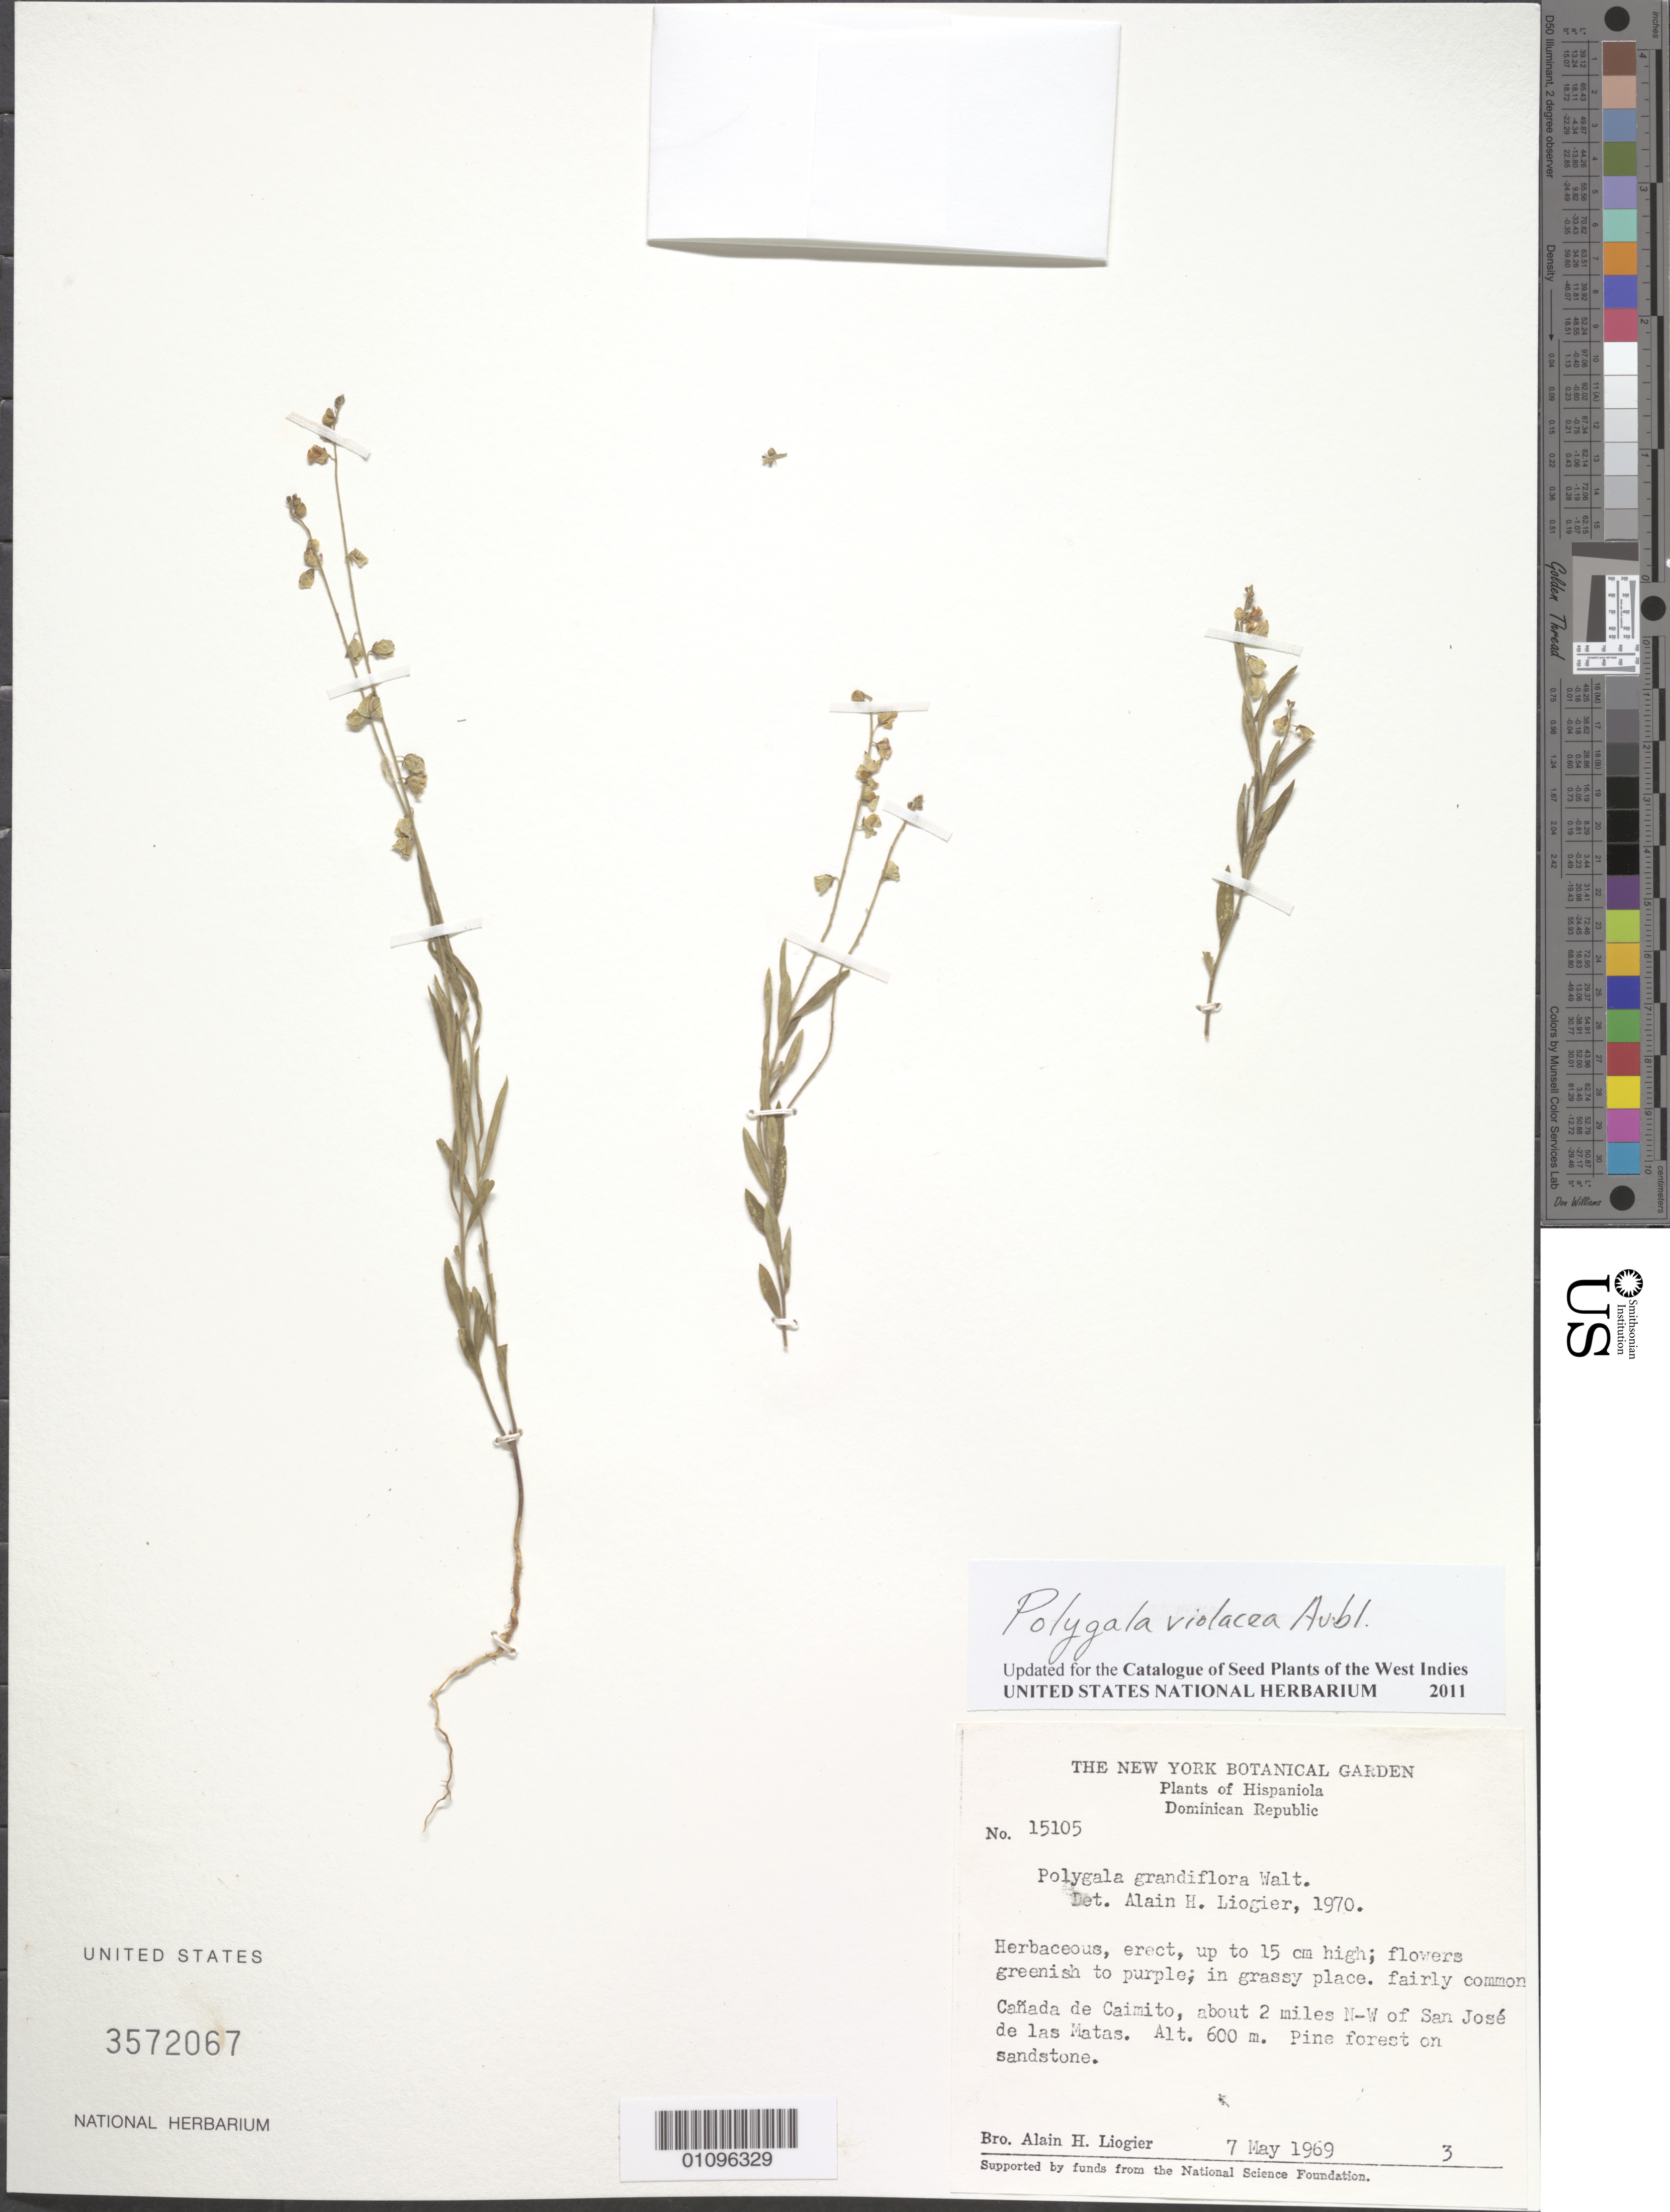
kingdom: Plantae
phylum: Tracheophyta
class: Magnoliopsida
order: Fabales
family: Polygalaceae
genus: Asemeia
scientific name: Asemeia violacea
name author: (Aubl.) J.F.B. Pastore & J.R. Abbott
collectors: A. H. Liogier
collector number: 15105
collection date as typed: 07 May 1969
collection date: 1969-05-07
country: Dominican Republic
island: Hispaniola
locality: Cañada de Caimito, about 2 miles NW of San José de las Matas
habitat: Pine forest on sandstone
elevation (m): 600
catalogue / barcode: US 3572067